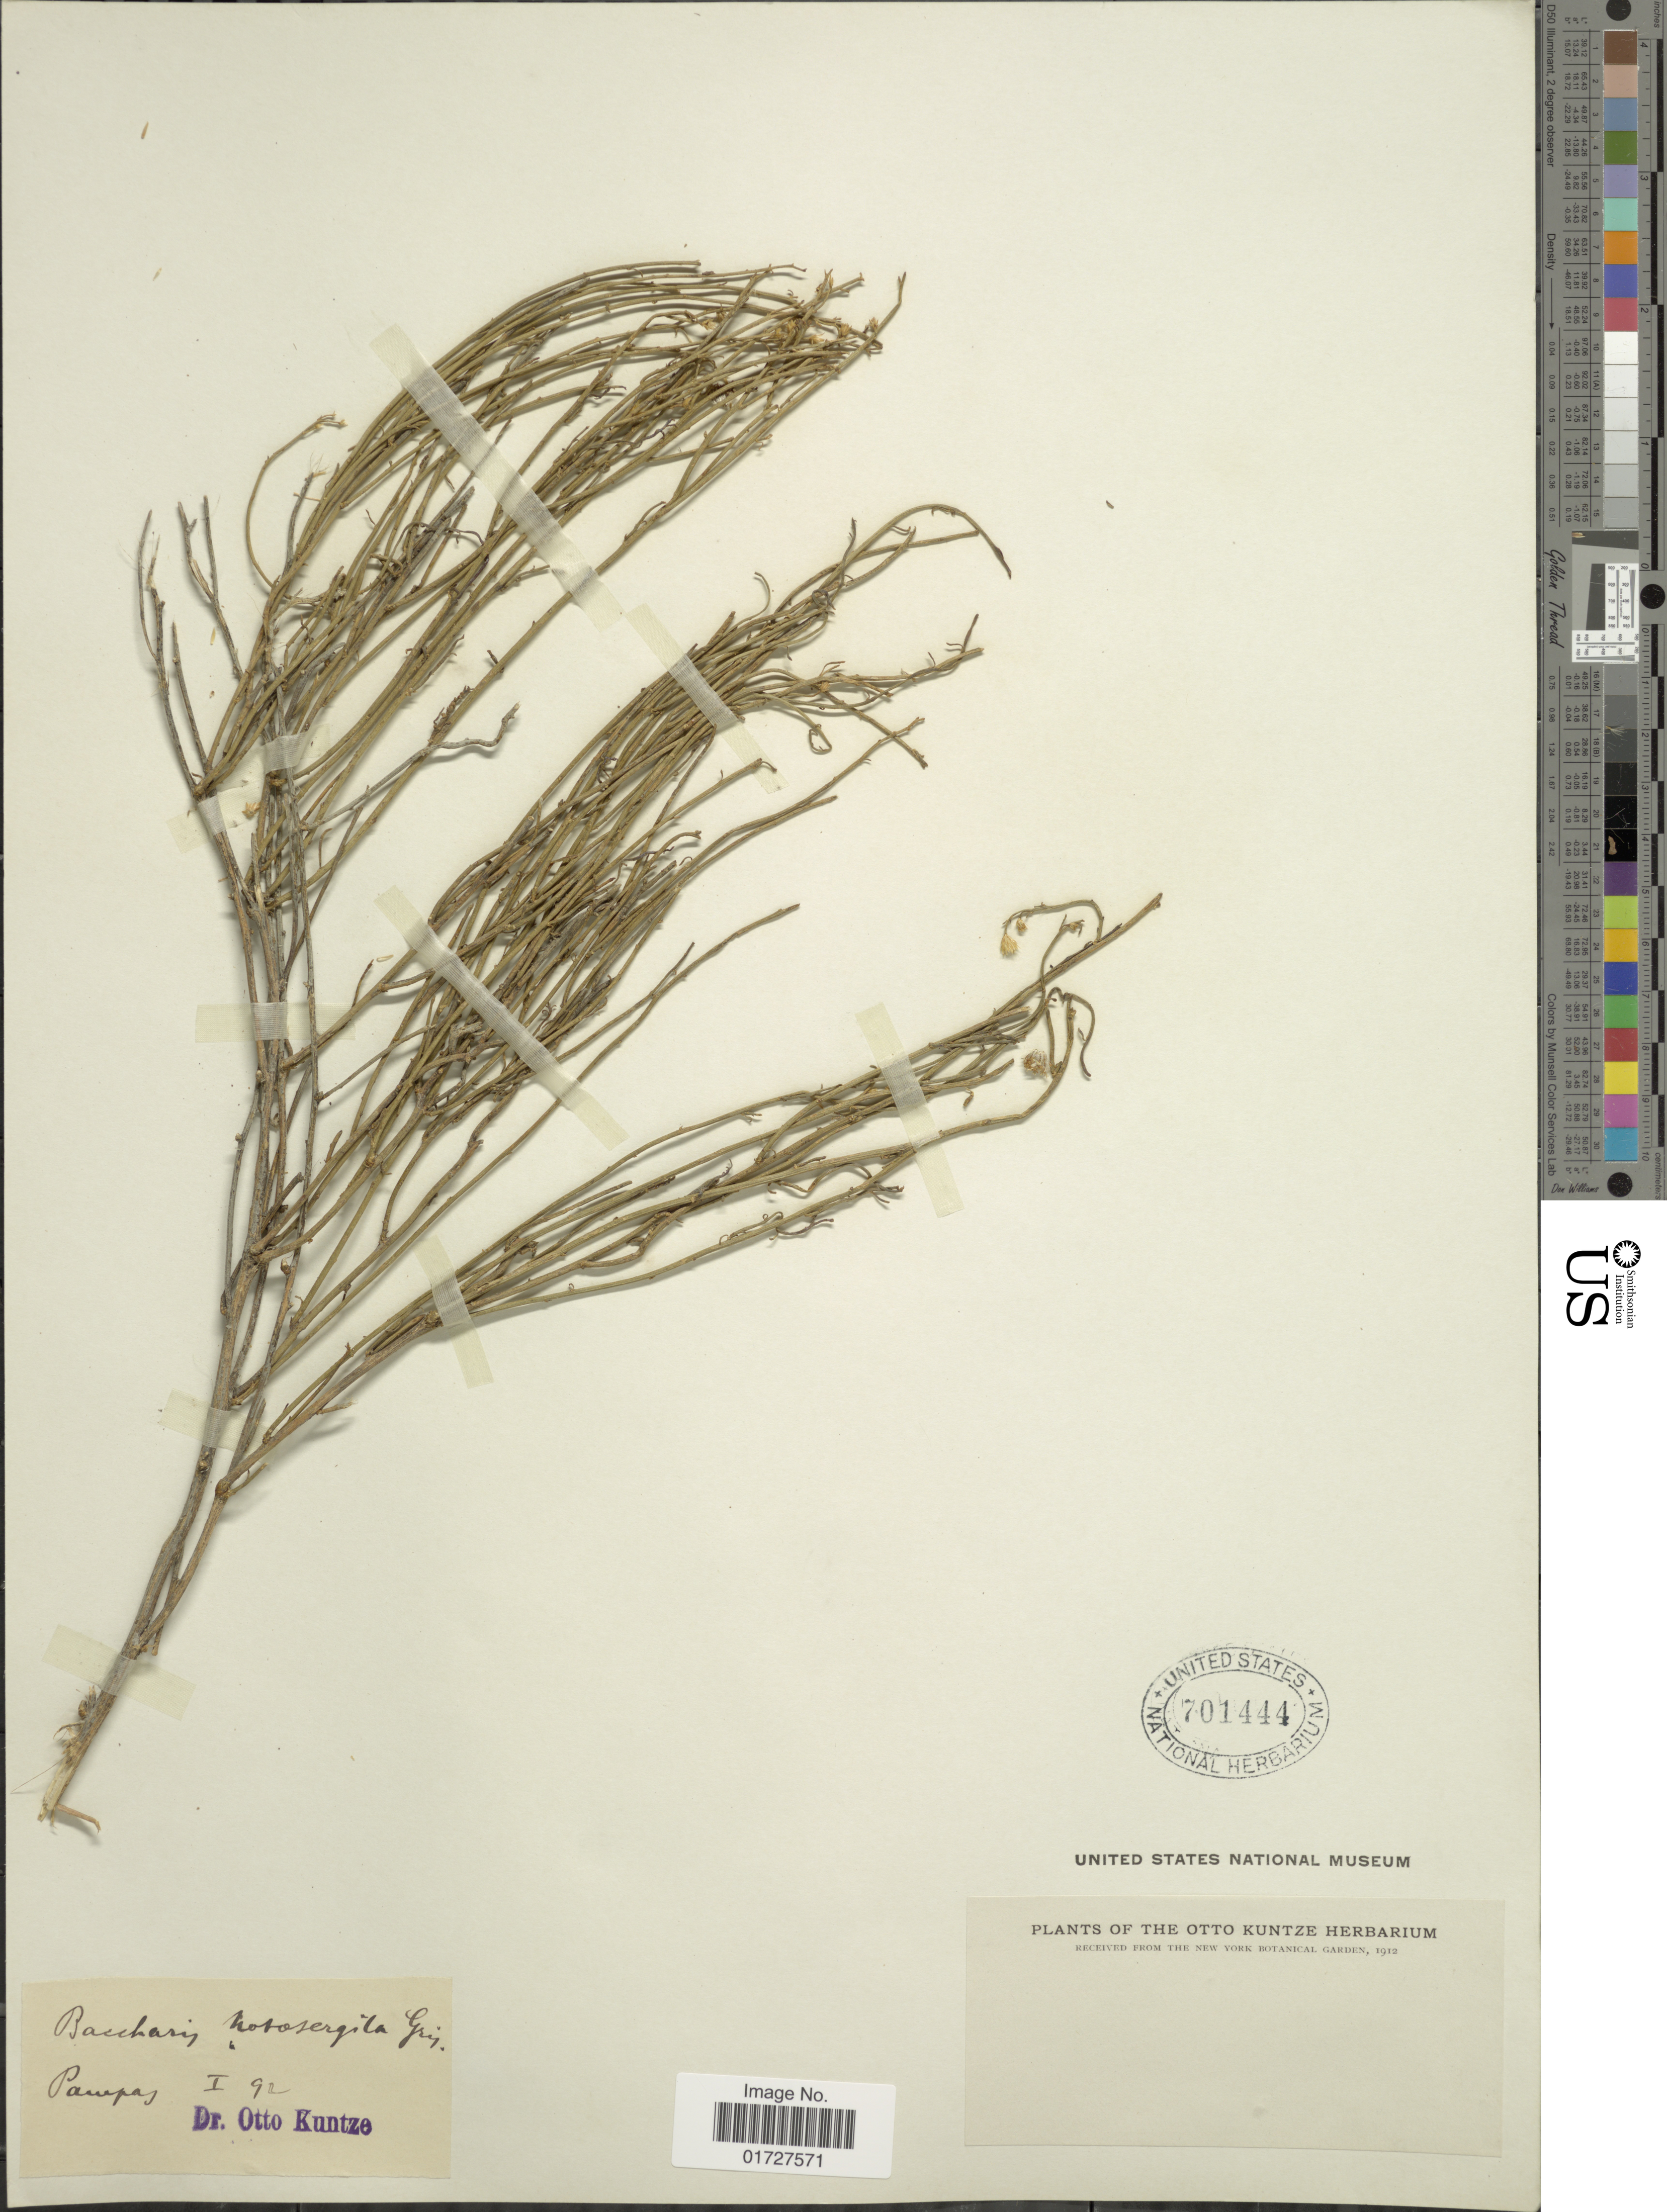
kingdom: Plantae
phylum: Tracheophyta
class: Magnoliopsida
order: Asterales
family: Asteraceae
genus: Baccharis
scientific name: Baccharis notosergila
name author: Griseb.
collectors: C.E.O. Kuntze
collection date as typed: Transcribed d/m/y: /1/92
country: Chile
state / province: Los Lagos (X)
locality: Pampas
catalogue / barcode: US 701444